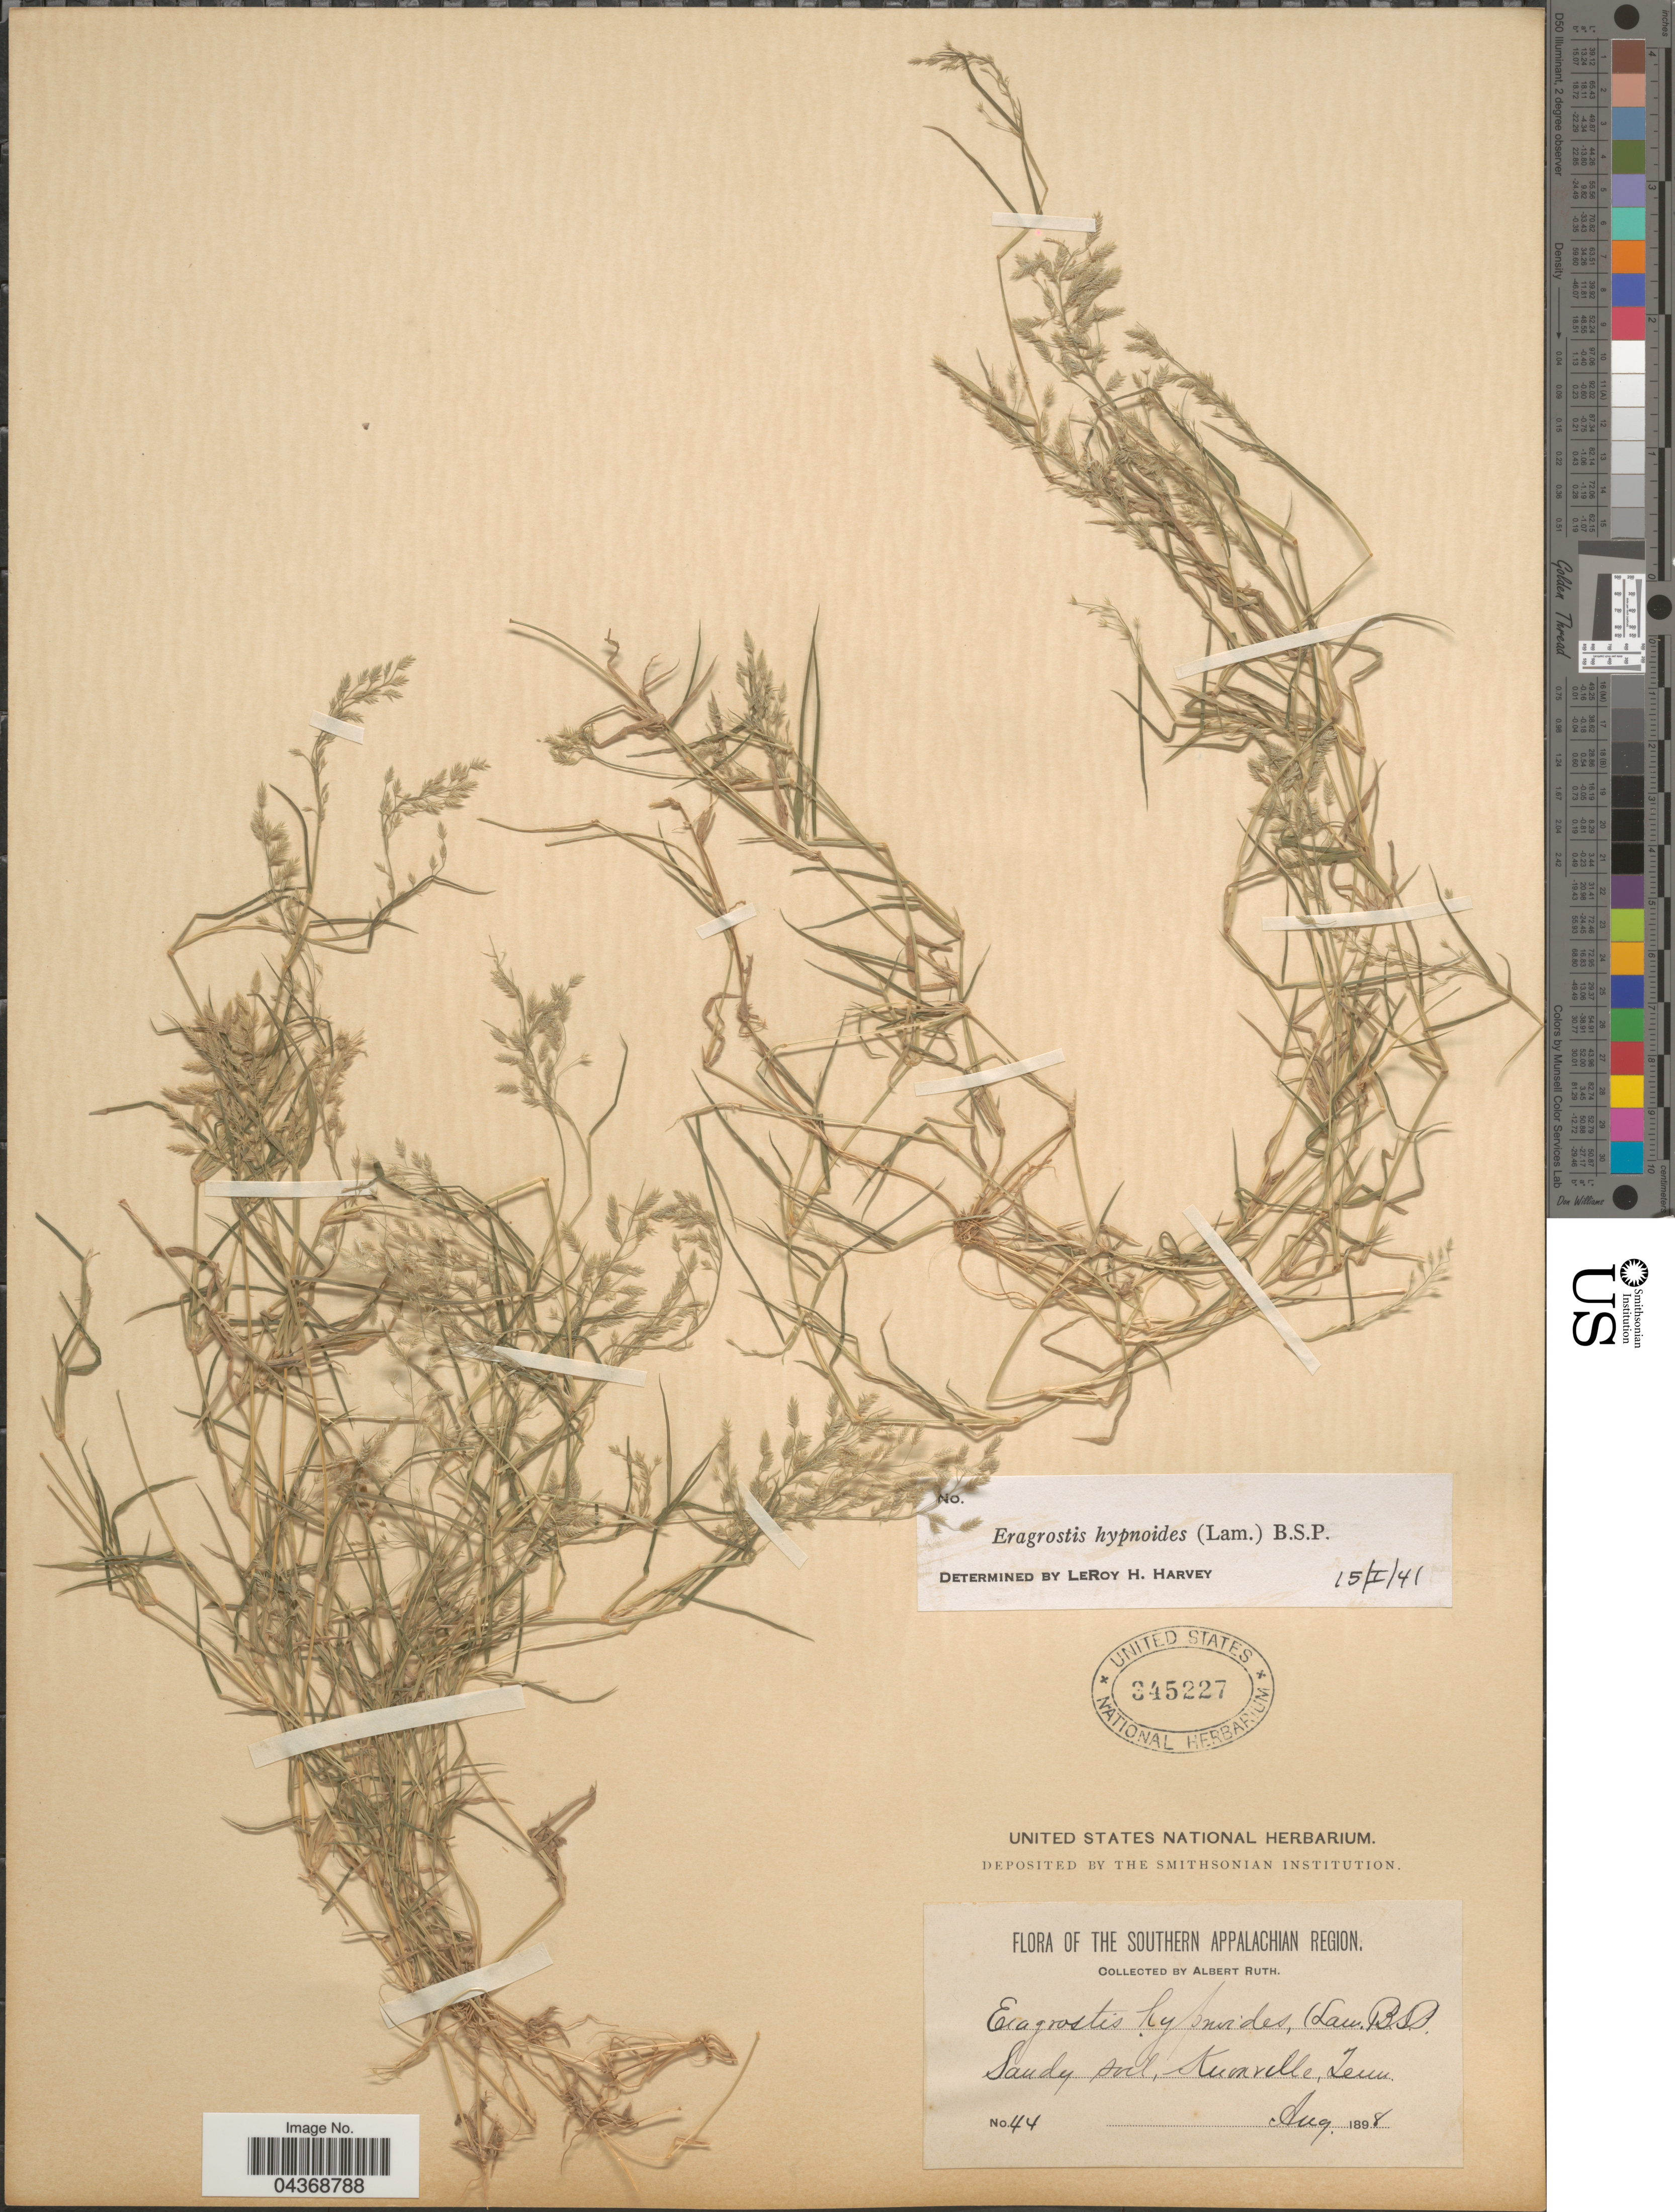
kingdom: Plantae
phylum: Tracheophyta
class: Liliopsida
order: Poales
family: Poaceae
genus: Eragrostis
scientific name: Eragrostis hypnoides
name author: (Lam.) Britton, Stearns & Poggenb.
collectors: A. Ruth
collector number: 44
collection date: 1898-08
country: United States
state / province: Tennessee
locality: The Southern Appalachian Region. Knoxville.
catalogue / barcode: US 345227